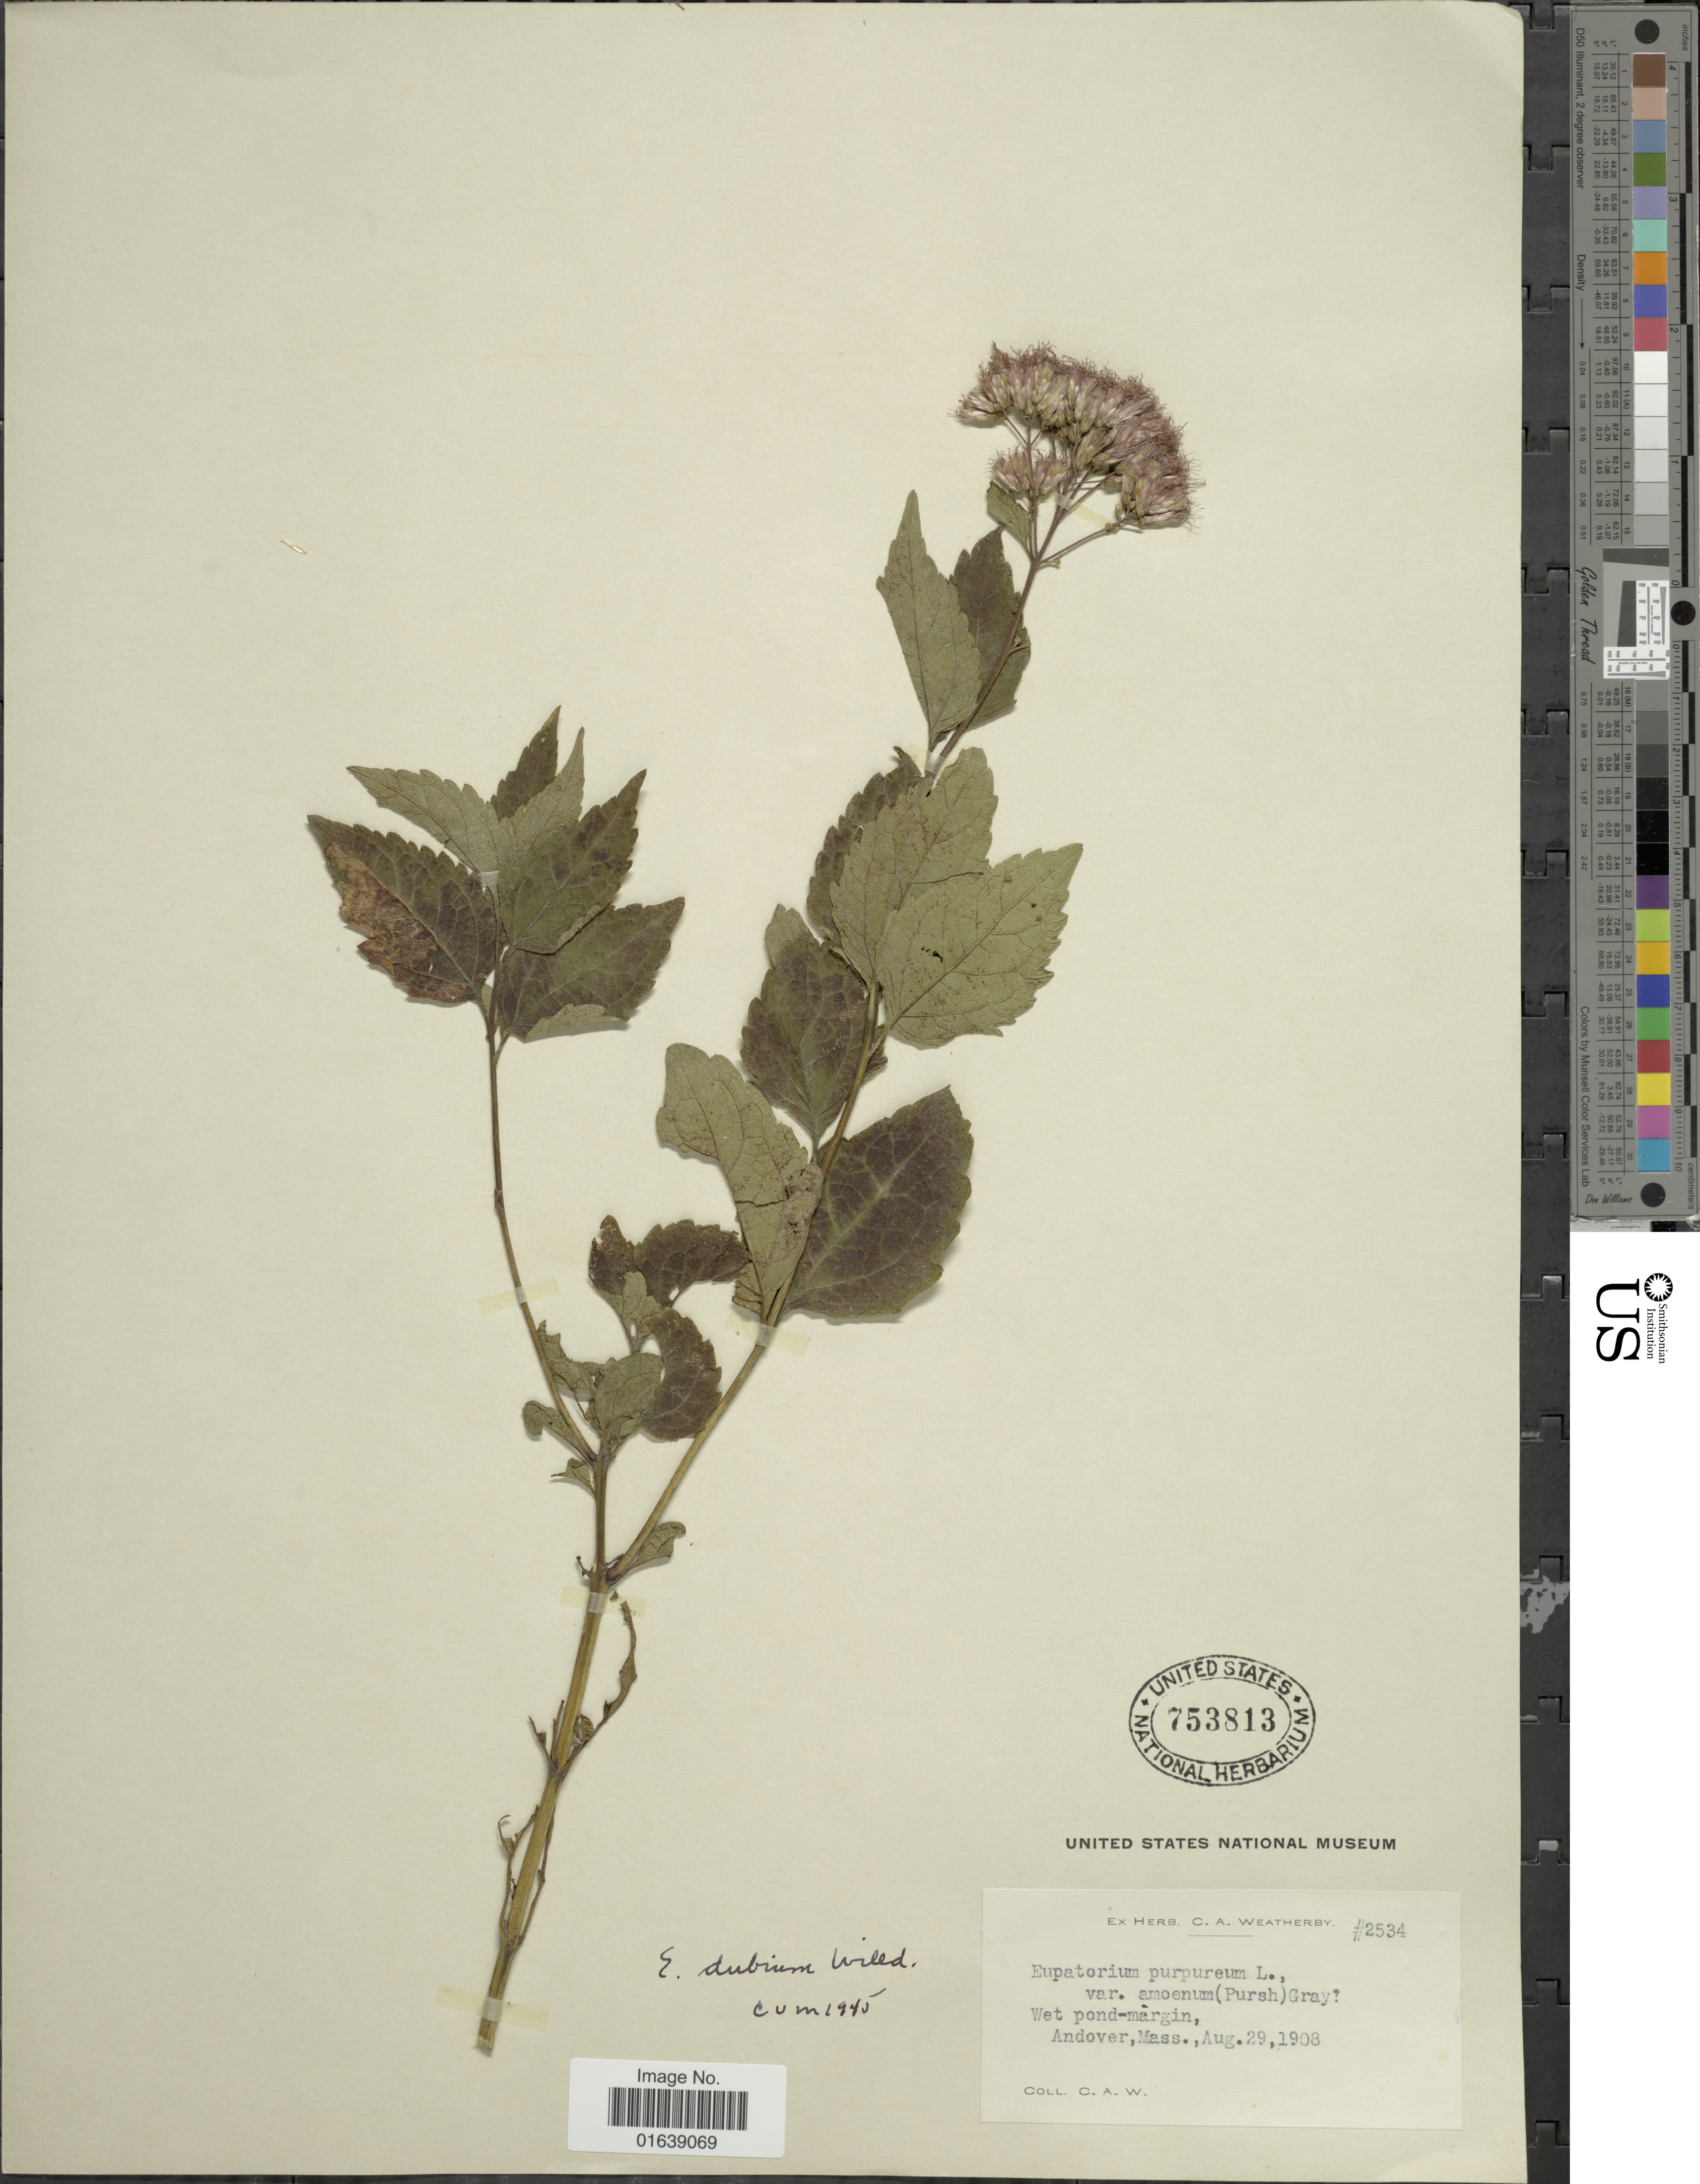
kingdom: Plantae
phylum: Tracheophyta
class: Magnoliopsida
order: Asterales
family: Asteraceae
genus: Eupatorium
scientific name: Eupatorium dubium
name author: Willd. ex Poir.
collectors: C. A. Weatherby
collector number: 2534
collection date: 1908-08-29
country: United States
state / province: Massachusetts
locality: Wet pond-margin, Andover, Mass.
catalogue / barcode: US 753813